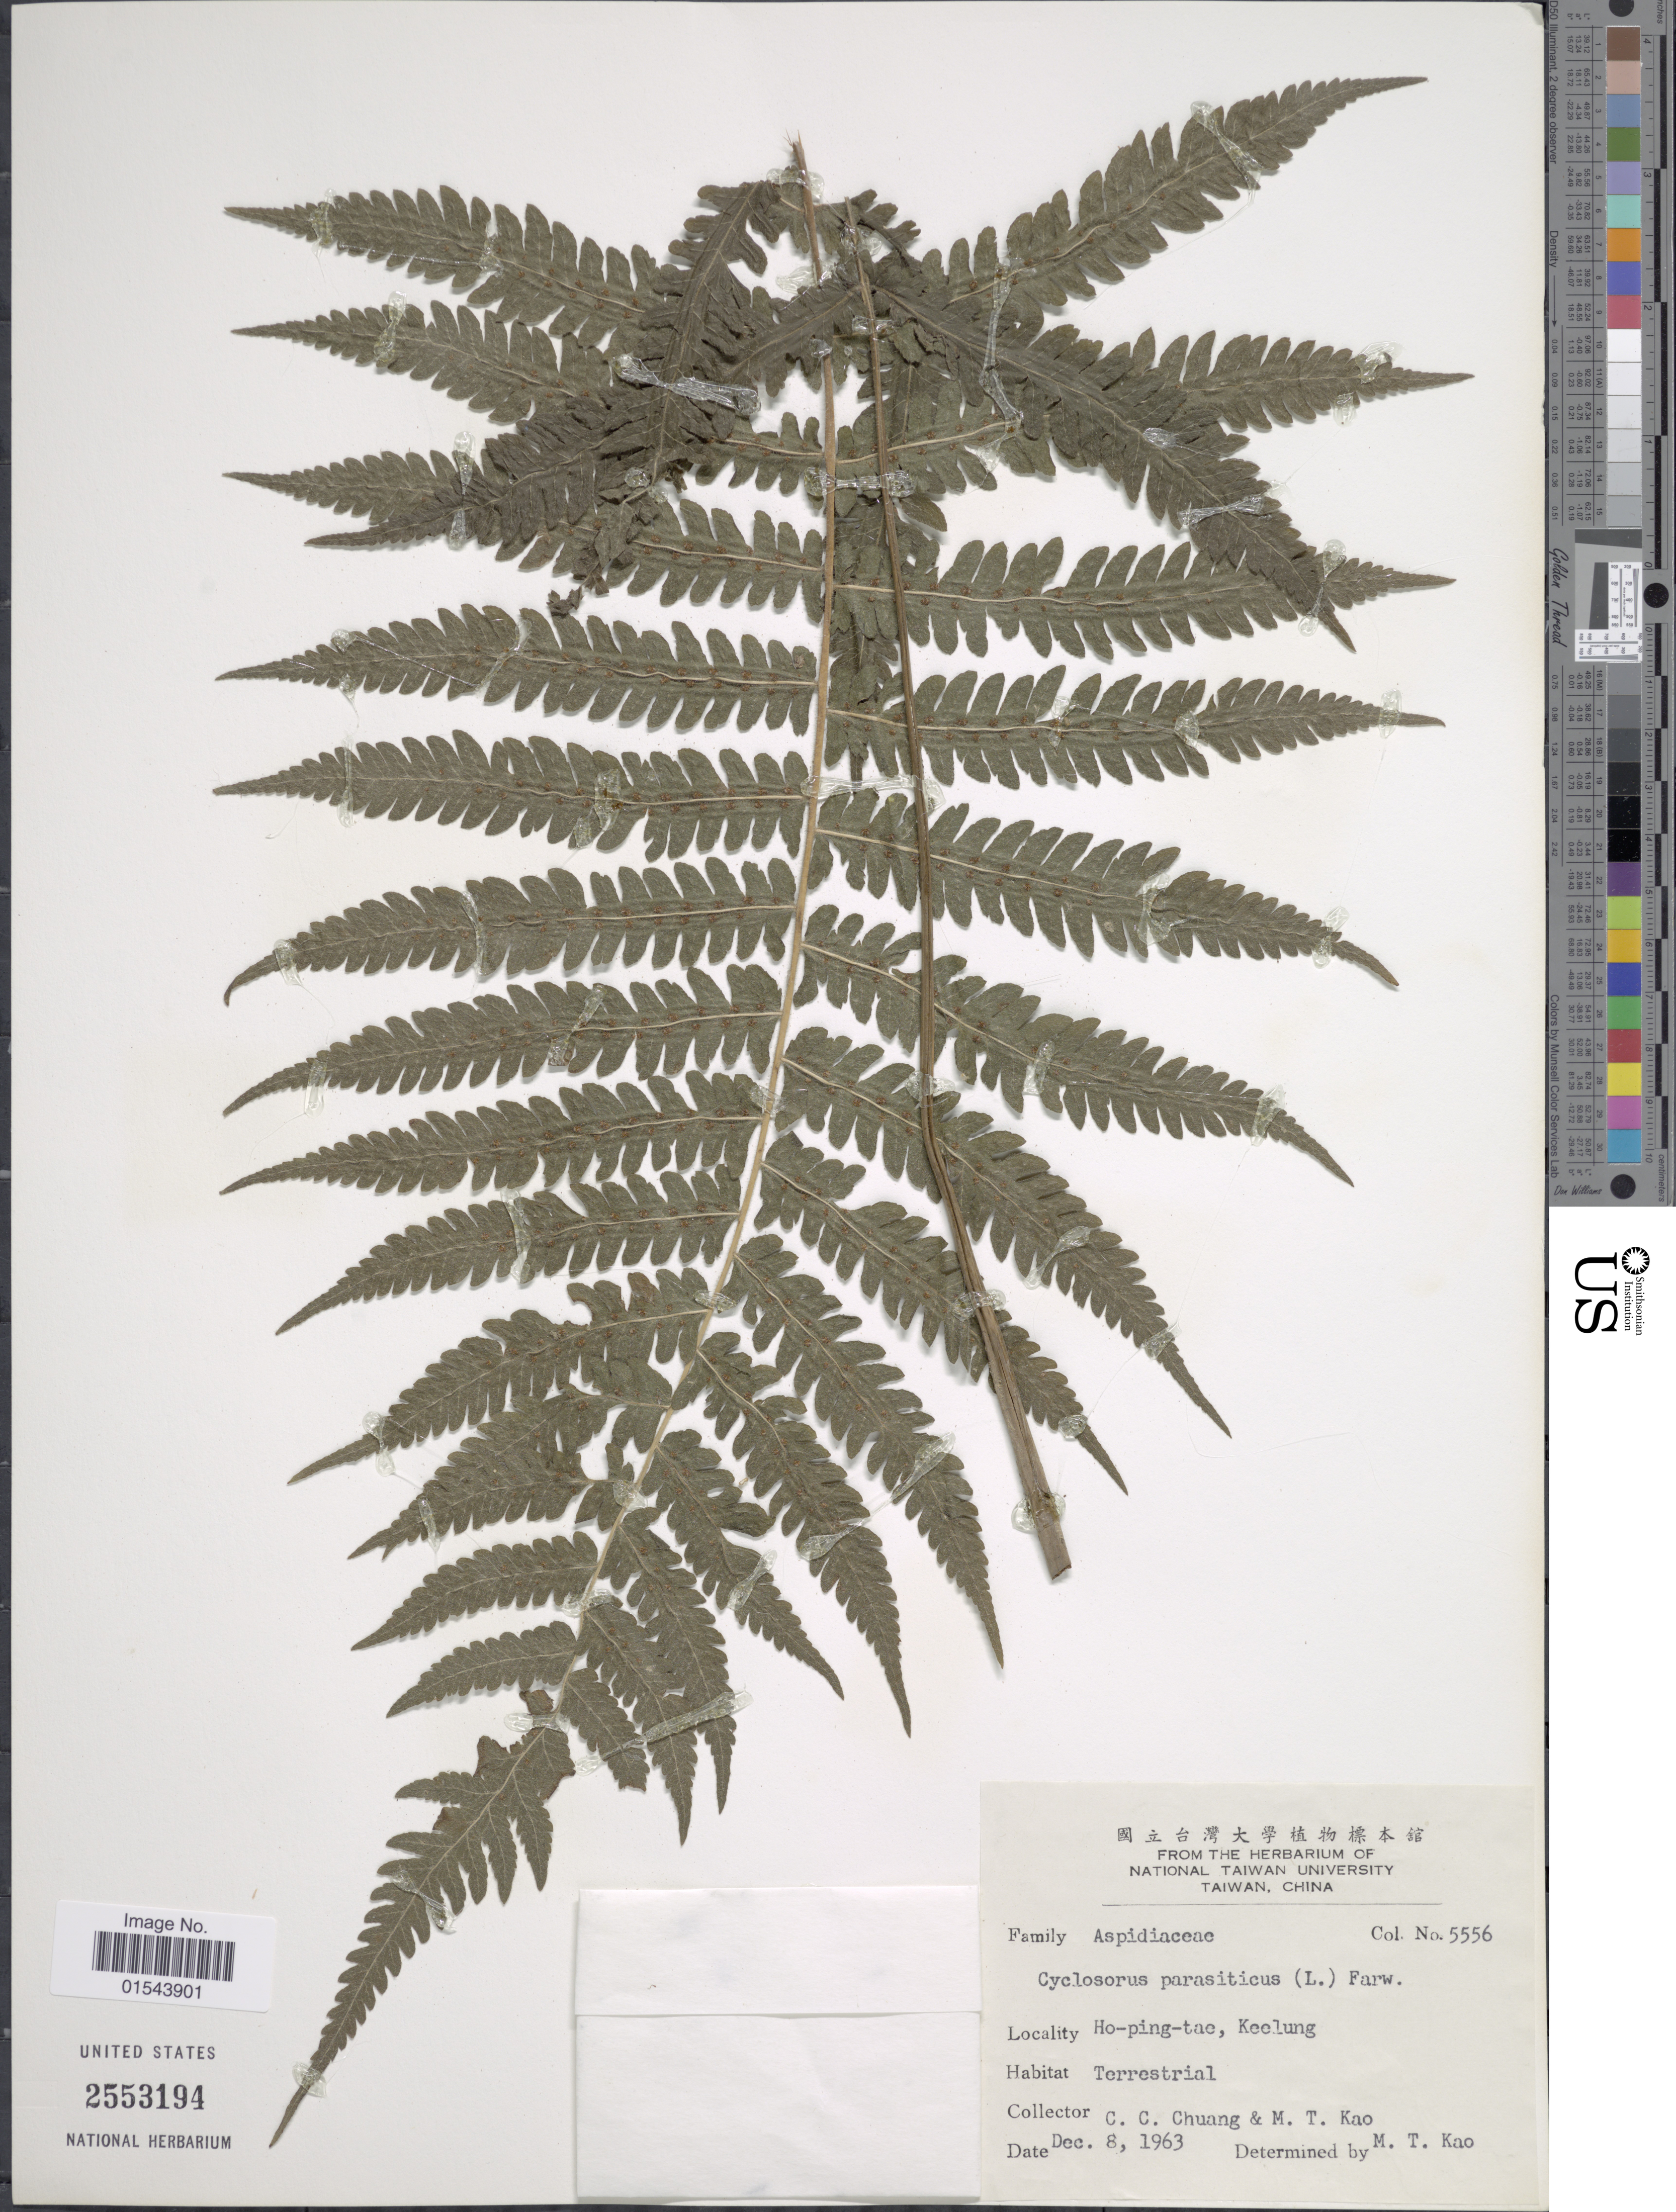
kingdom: Plantae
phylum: Tracheophyta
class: Polypodiopsida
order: Polypodiales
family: Thelypteridaceae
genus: Christella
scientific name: Christella parasitica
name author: (L.) H. Lév.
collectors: C. C. Chuang & M. T. Kao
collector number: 5556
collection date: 1963-12-08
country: Taiwan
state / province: Keelung City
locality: Ho-ping-tae, Keeling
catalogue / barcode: US 2553194